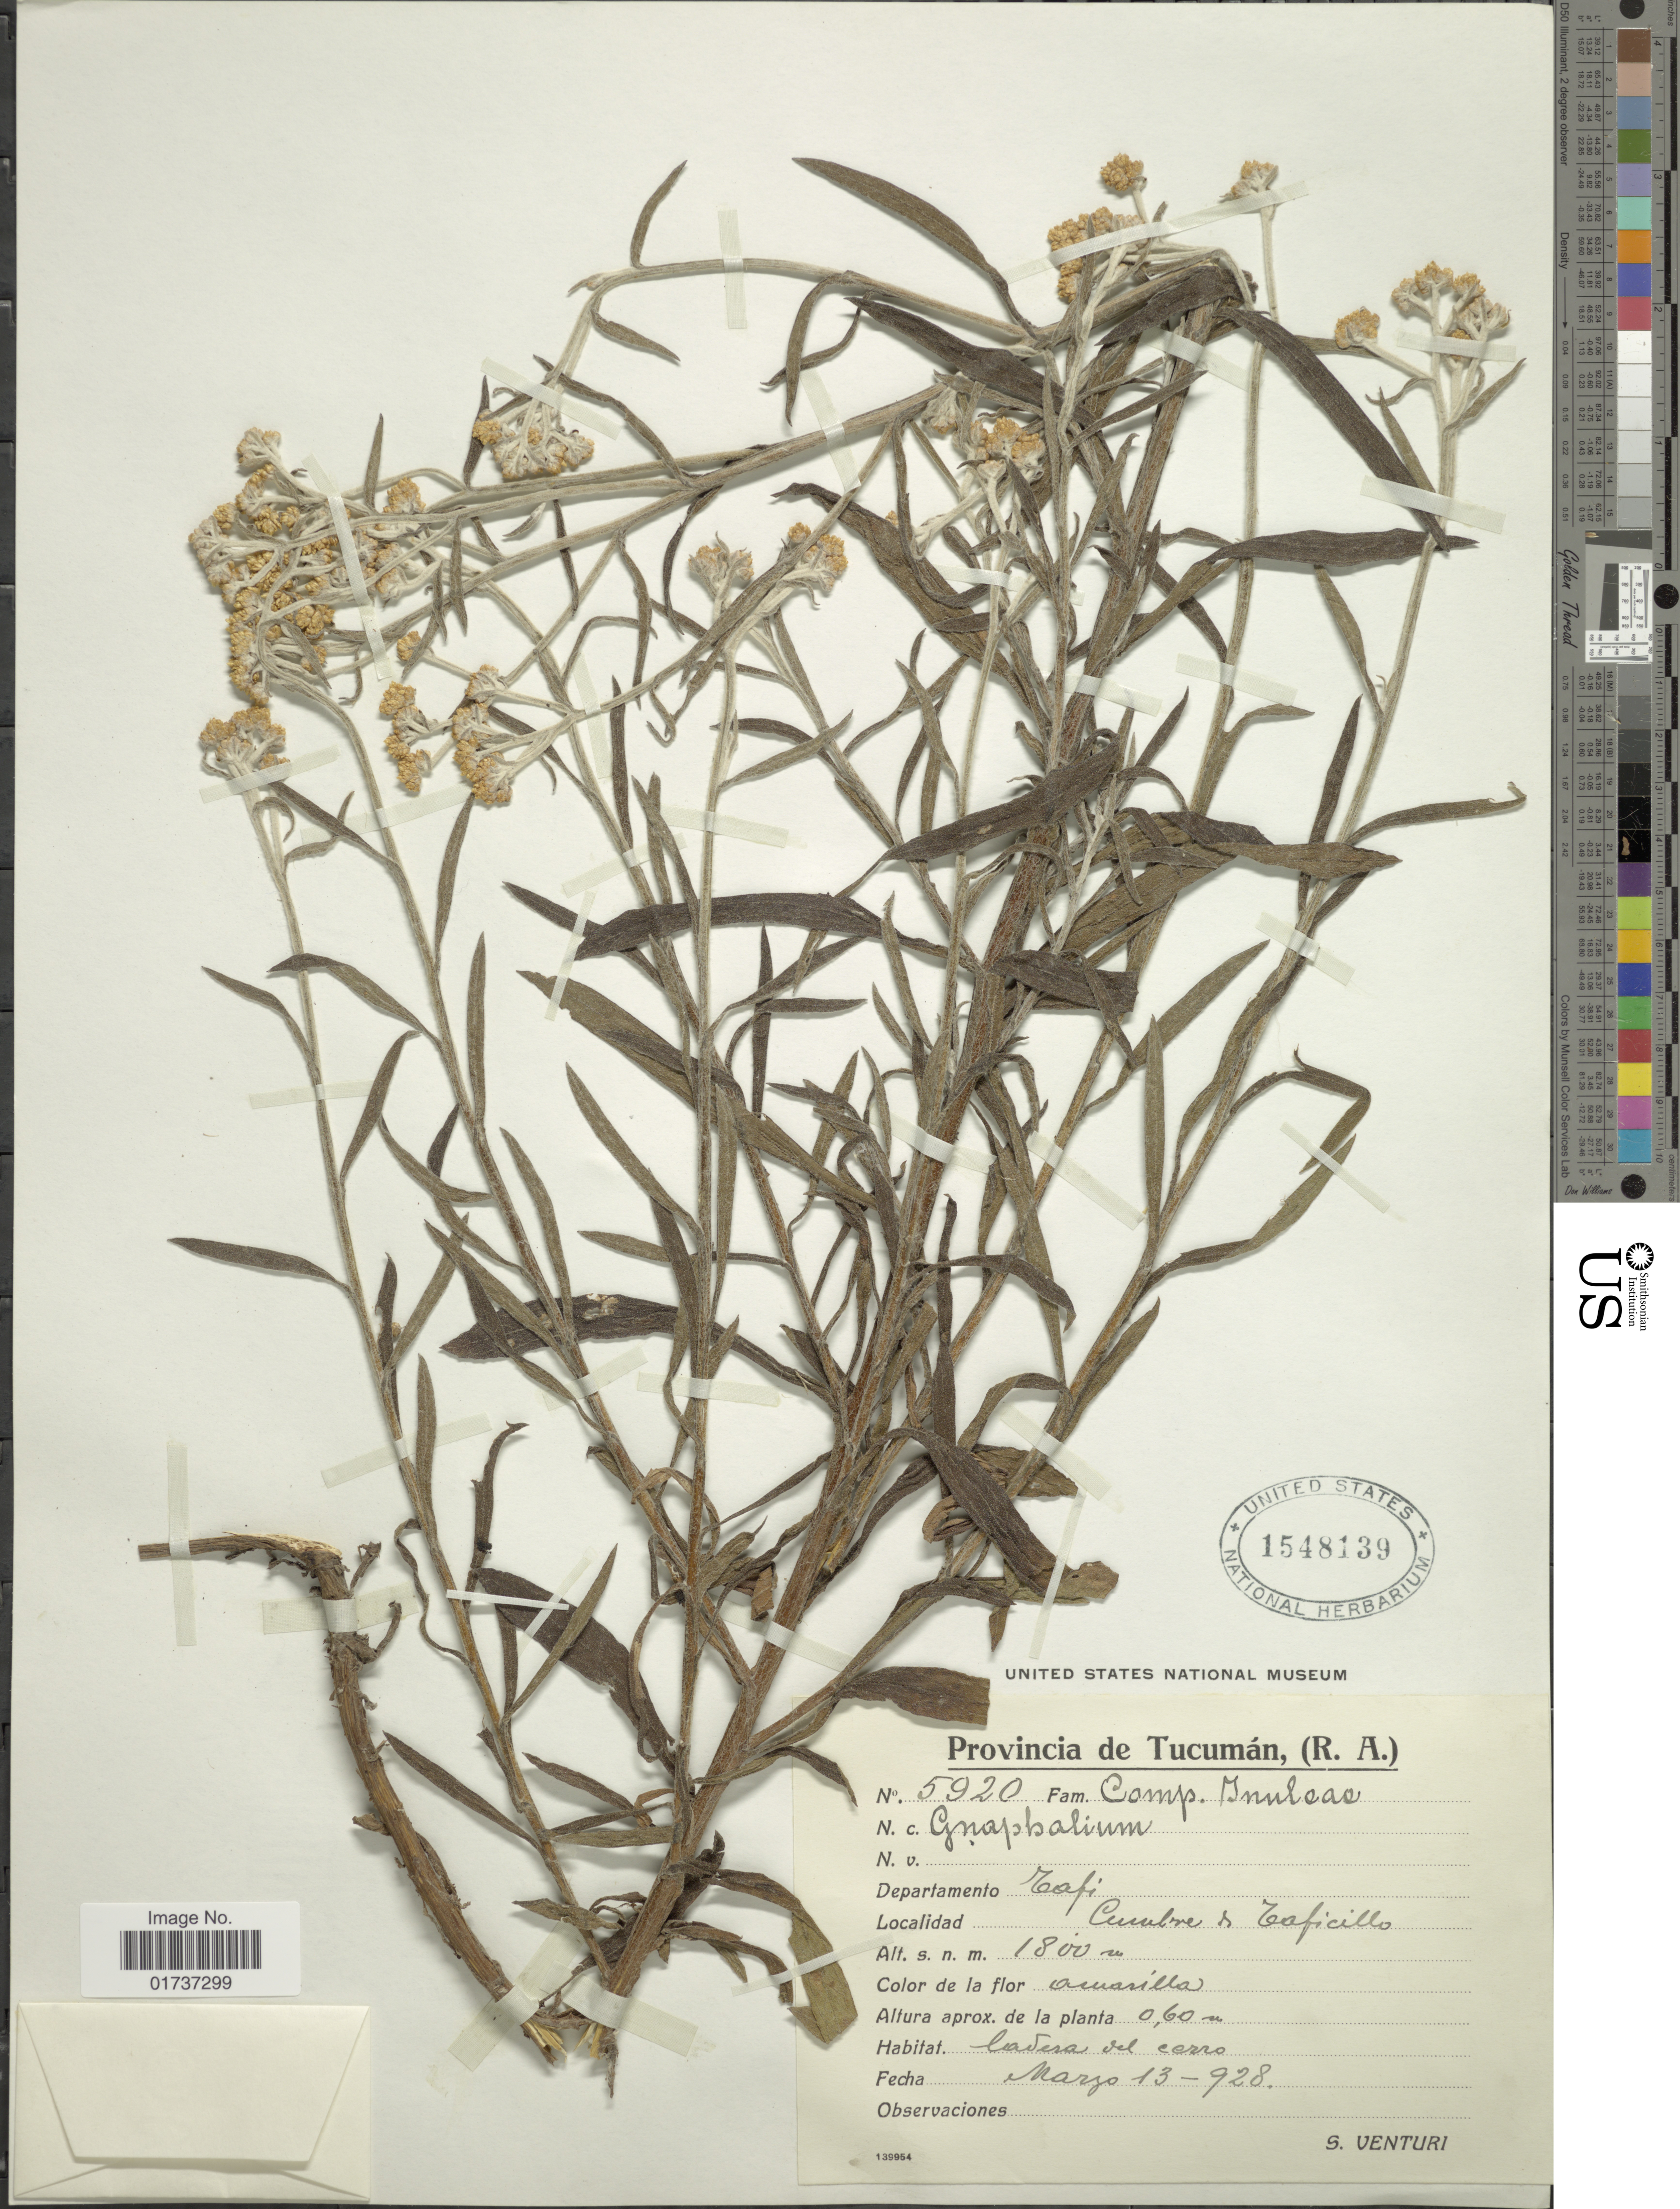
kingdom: Plantae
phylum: Tracheophyta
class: Magnoliopsida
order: Asterales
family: Asteraceae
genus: Gnaphalium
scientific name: Gnaphalium sp.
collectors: S. Venturi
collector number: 5920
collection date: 1928-03-13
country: Argentina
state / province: Tucuman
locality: (R.A.), Departamento Tafi, Cumbre & Taficillo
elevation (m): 1800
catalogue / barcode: US 1548139